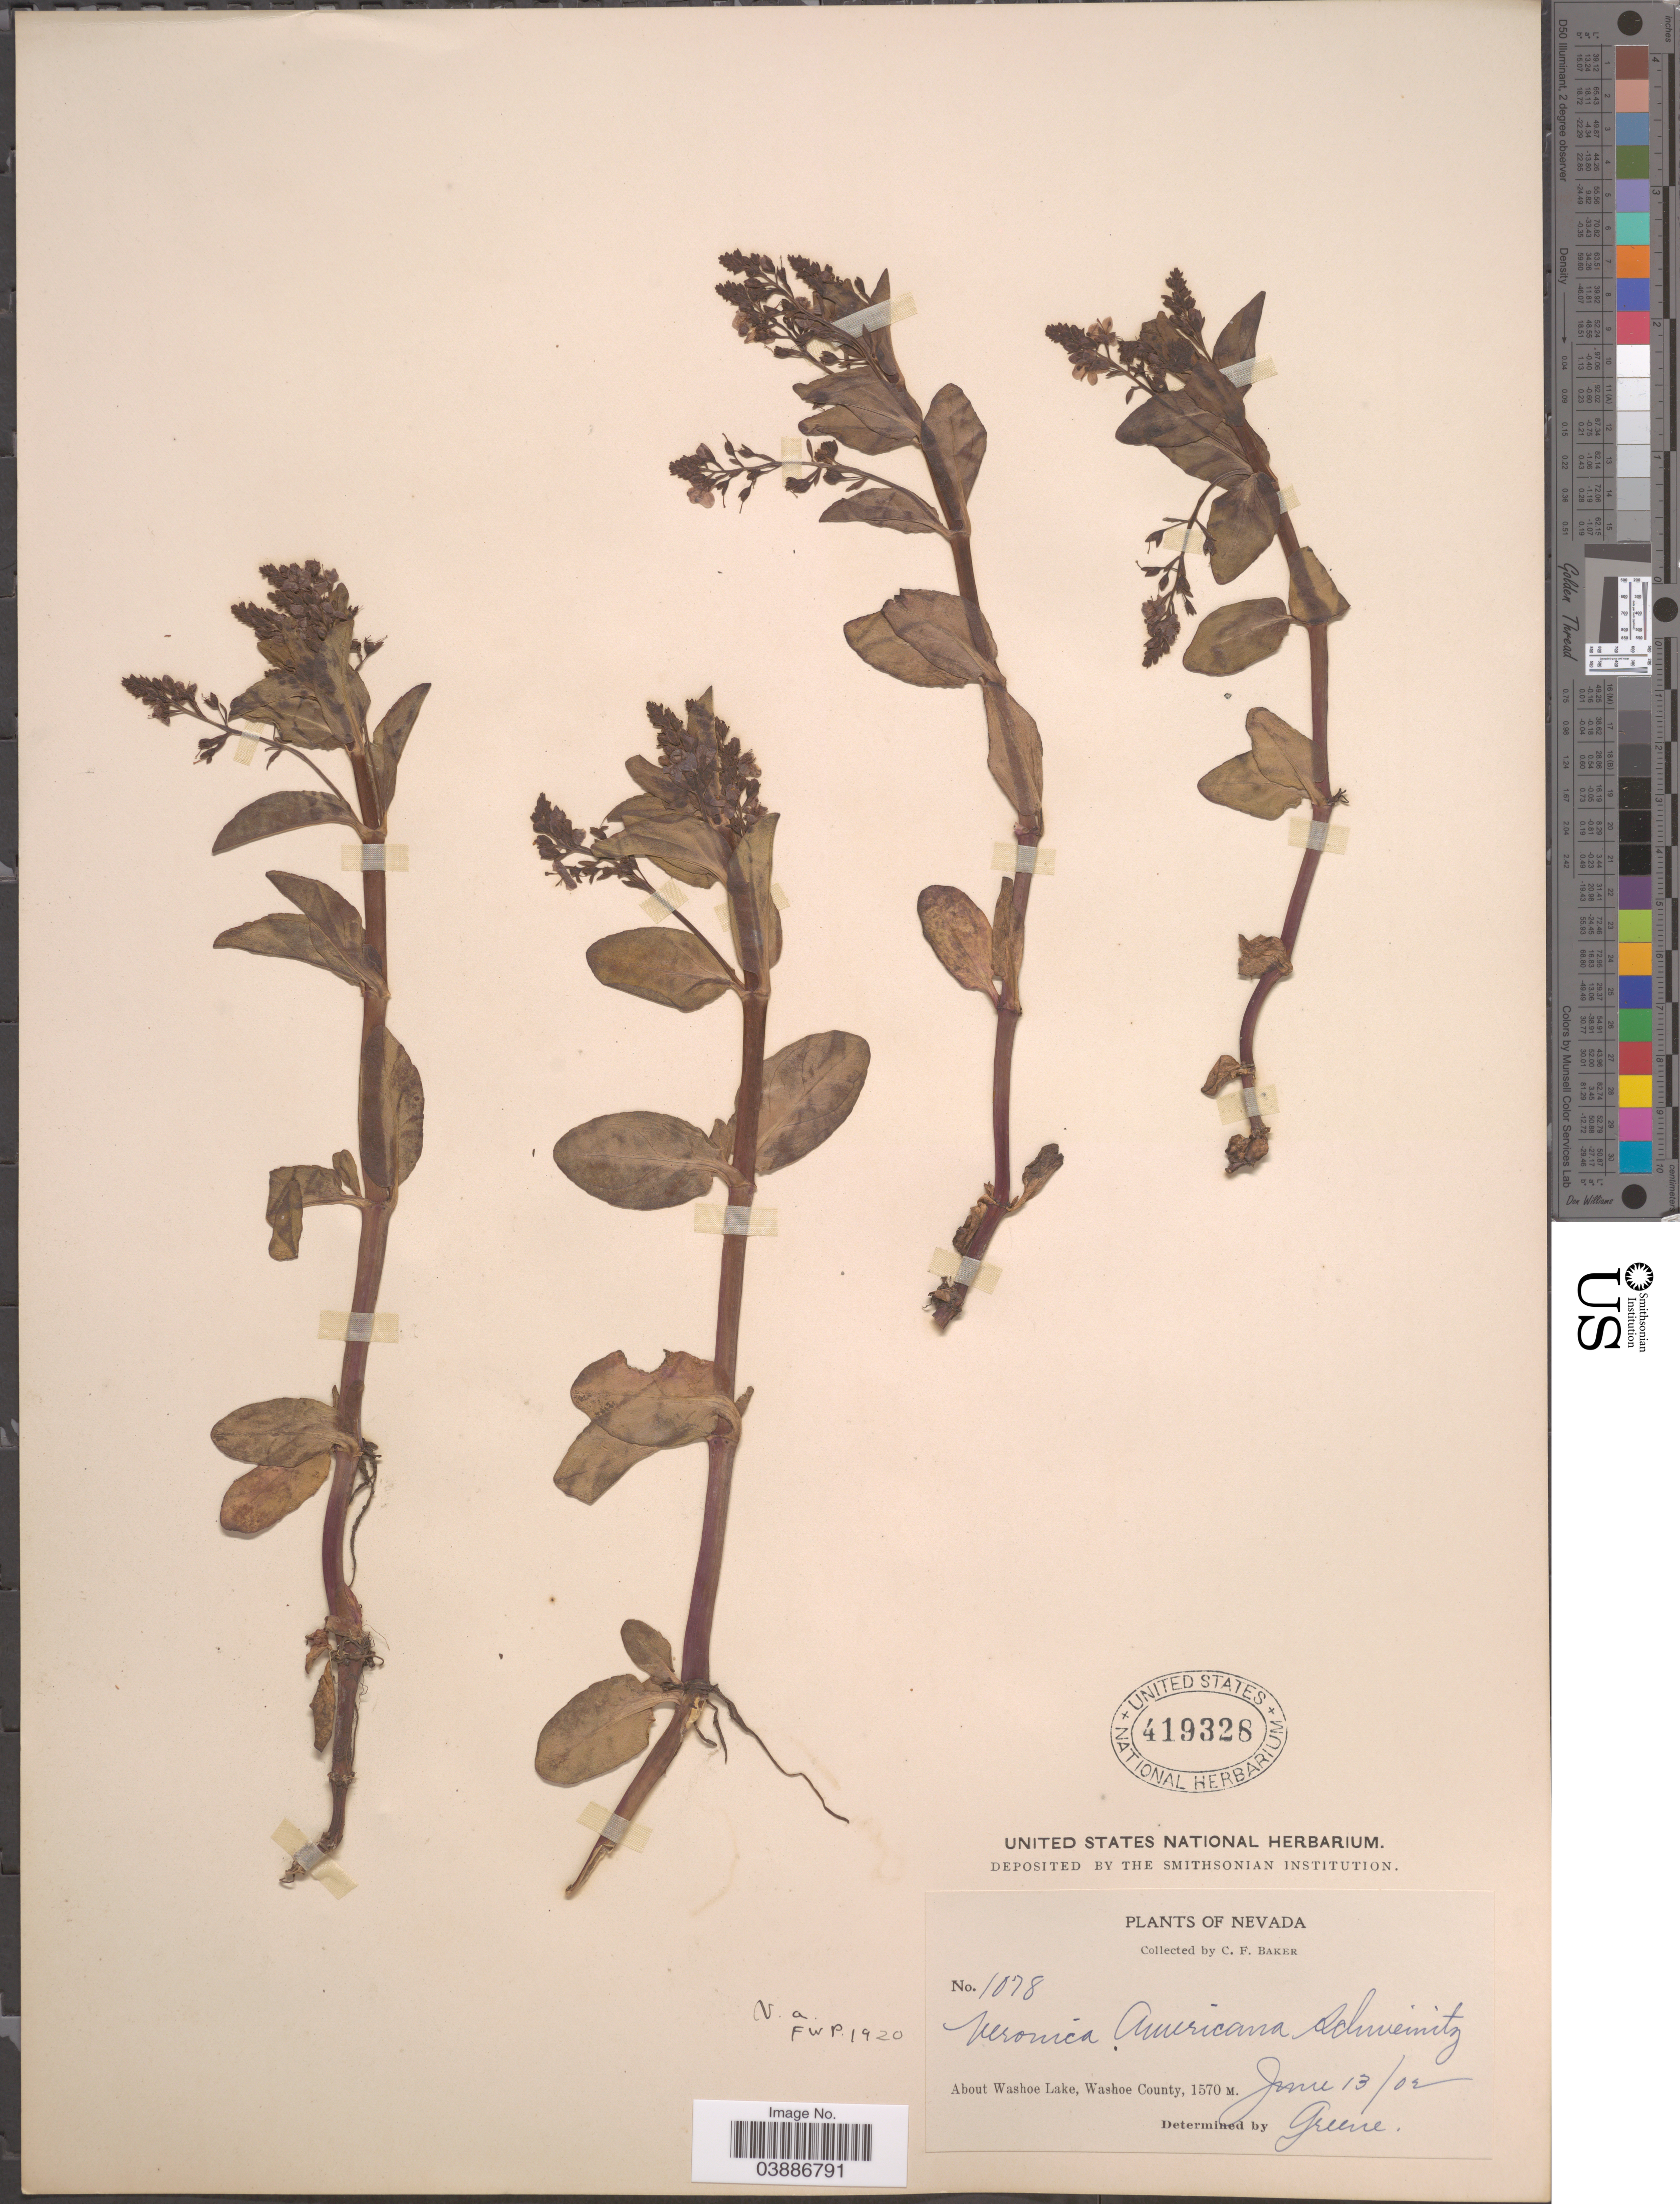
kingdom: Plantae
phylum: Tracheophyta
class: Magnoliopsida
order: Lamiales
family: Plantaginaceae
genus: Veronica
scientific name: Veronica americana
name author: Schwein. ex Benth.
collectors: C. F. Baker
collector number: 1078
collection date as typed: Transcribed d/m/y: 13/6/2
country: United States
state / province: Nevada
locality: About Washoe Lake, Washoe County.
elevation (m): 1570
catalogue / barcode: US 419328